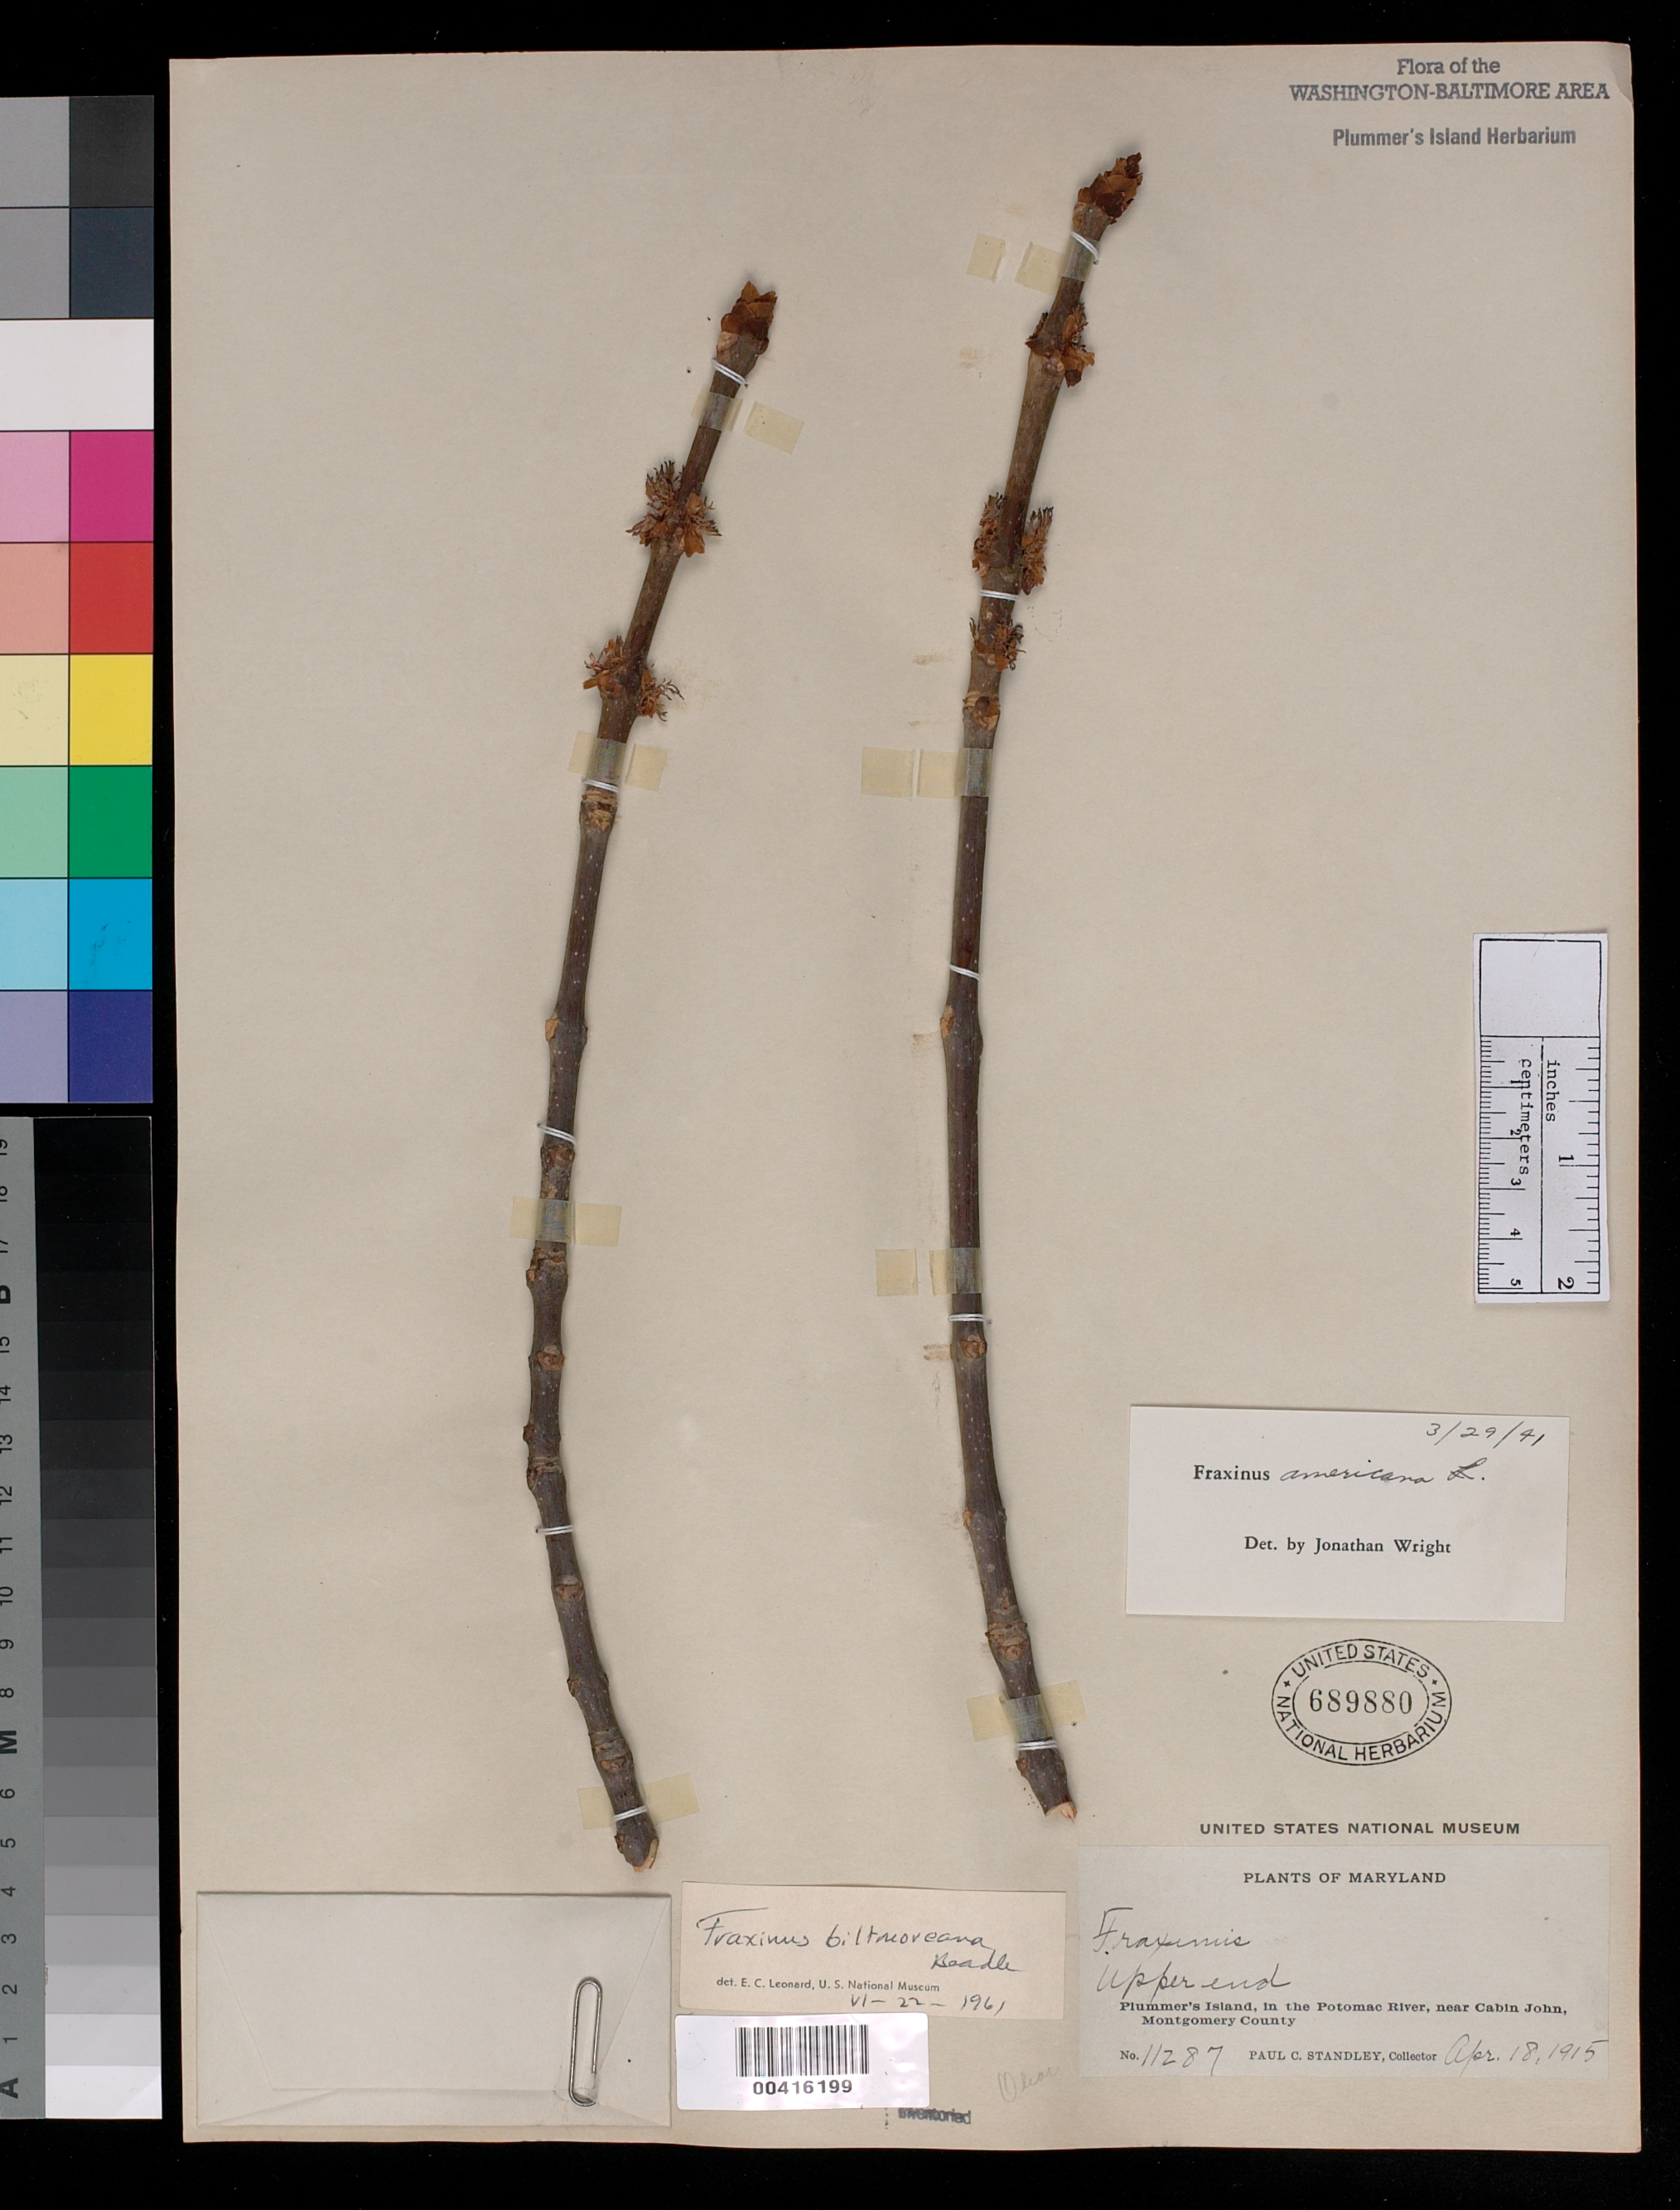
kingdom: Plantae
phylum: Tracheophyta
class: Magnoliopsida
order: Lamiales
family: Oleaceae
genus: Fraxinus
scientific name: Fraxinus americana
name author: L.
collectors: P. C. Standley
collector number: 11287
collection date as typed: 18 Apr 1915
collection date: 1915-04-18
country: United States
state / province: Maryland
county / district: Montgomery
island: Plummers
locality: Plummer's Island; Upper end C. & O. Canal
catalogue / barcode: US 689880